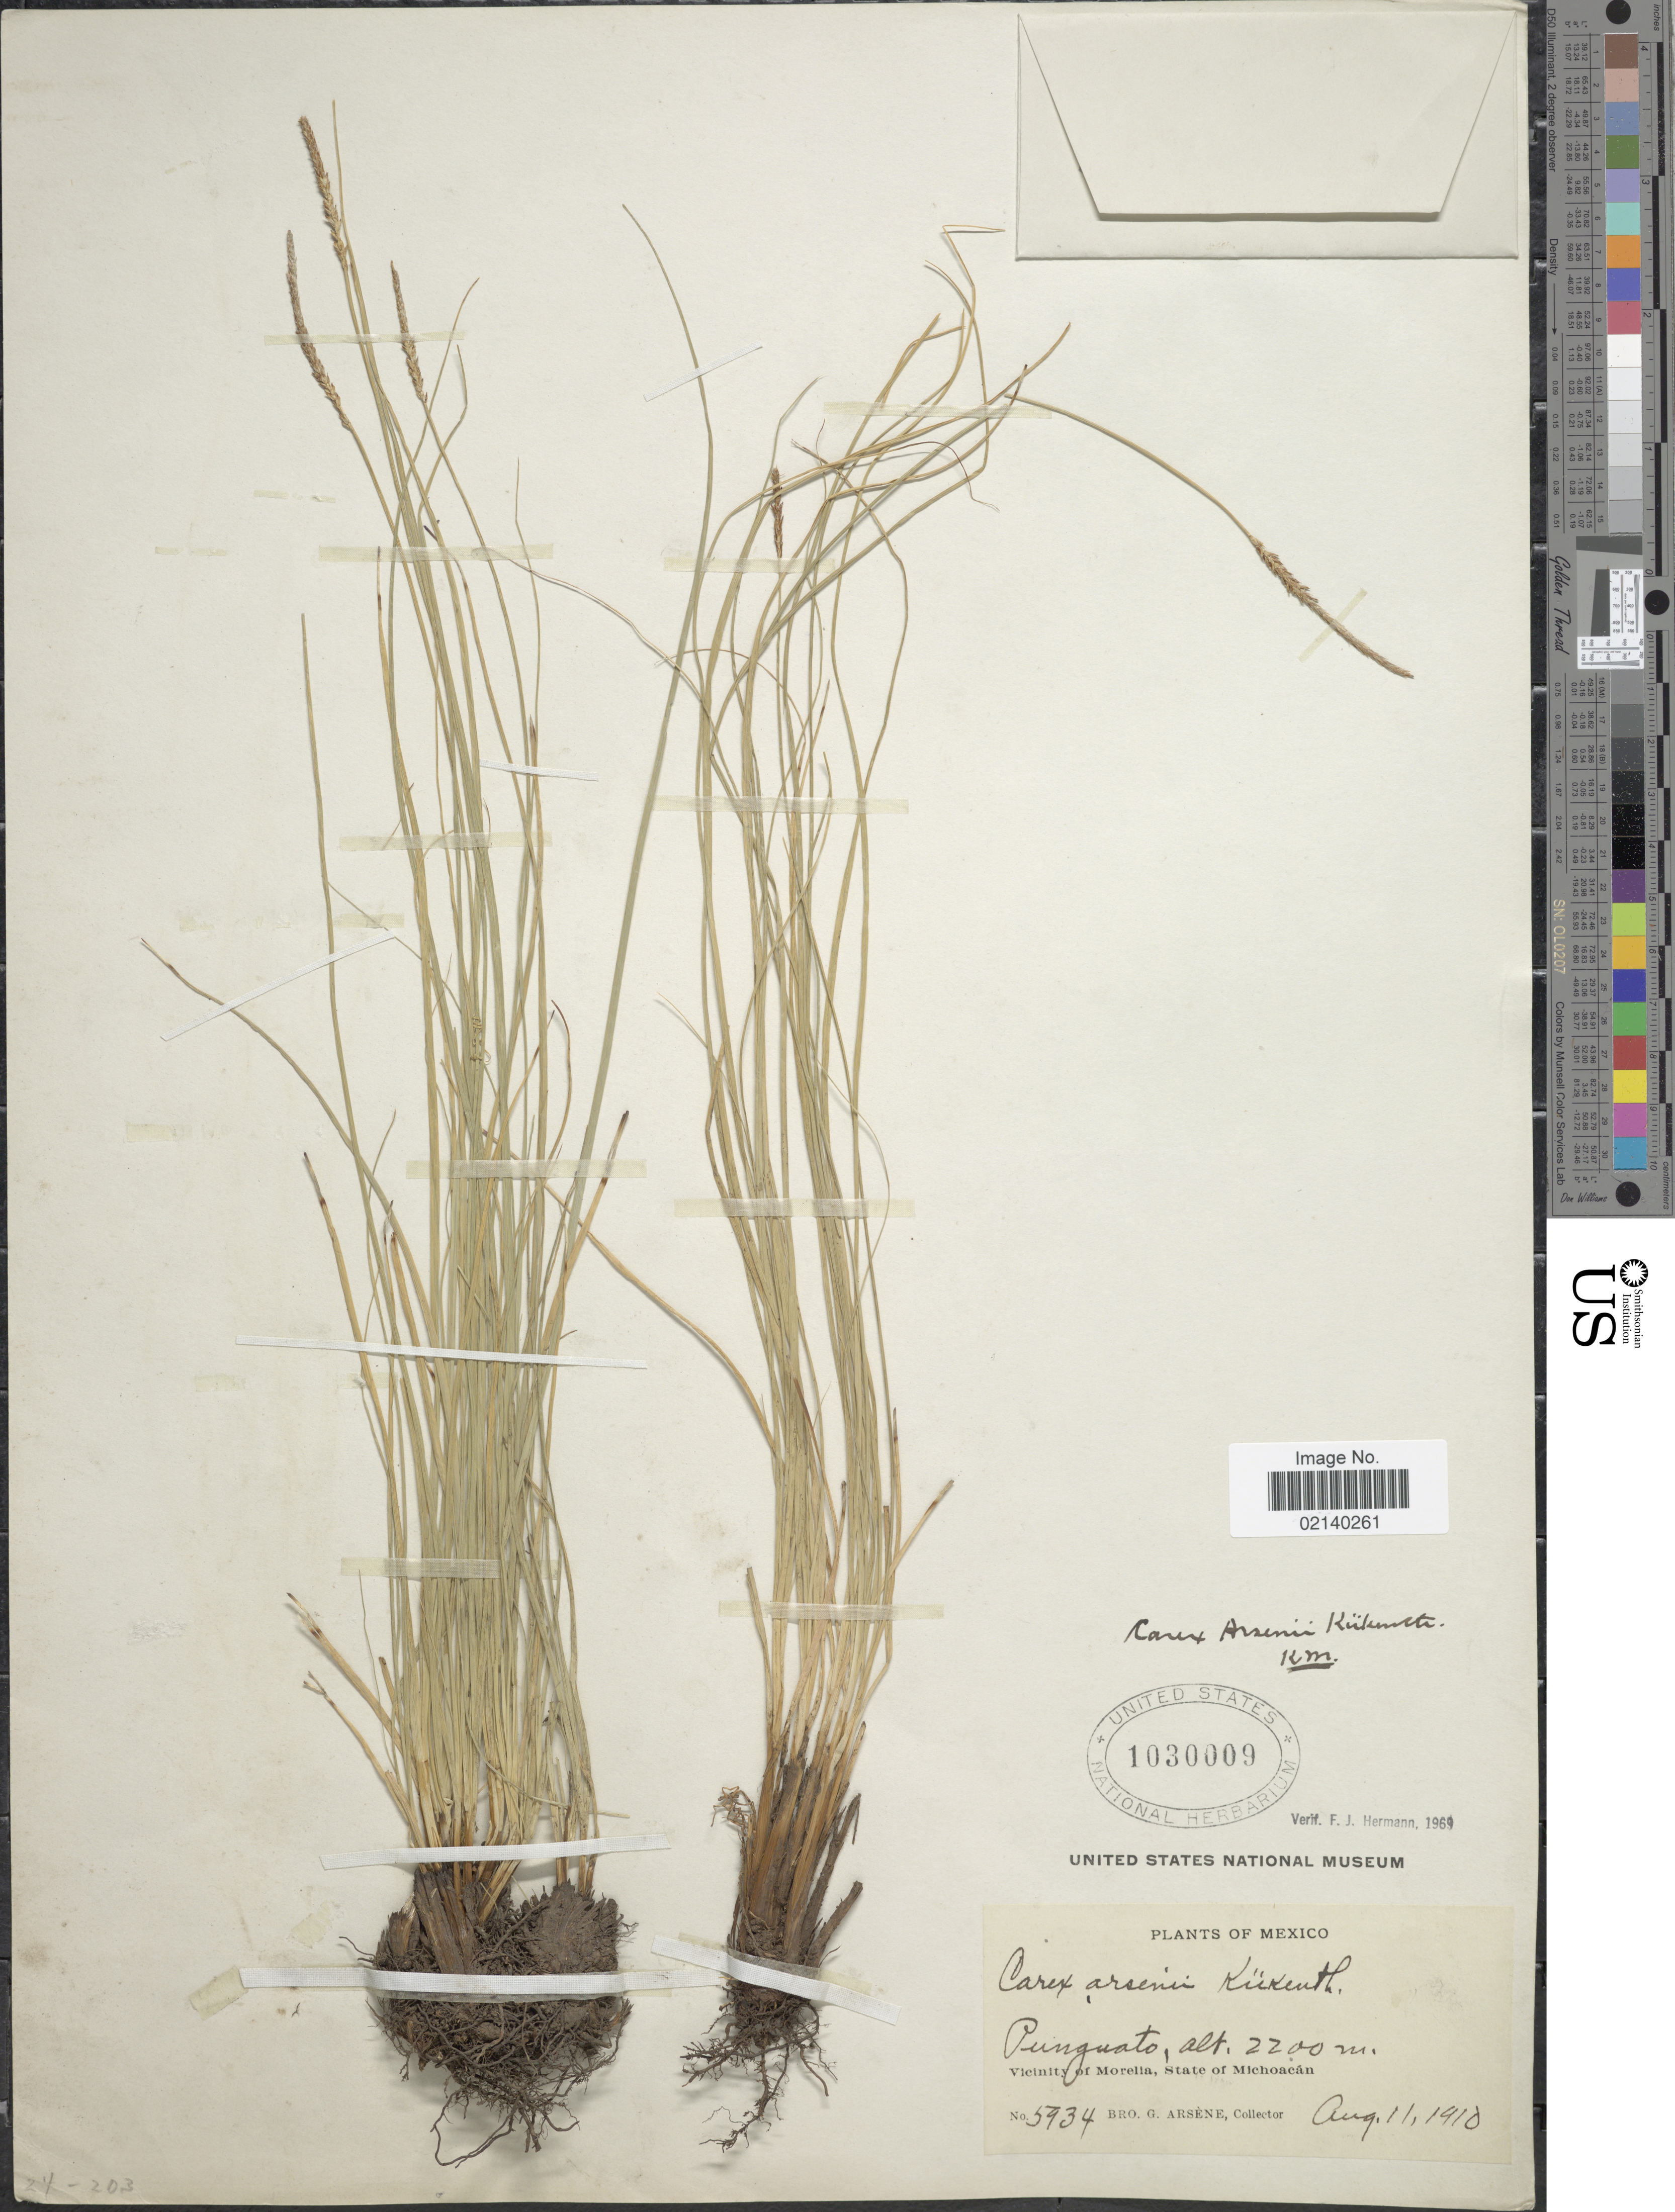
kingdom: Plantae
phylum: Tracheophyta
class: Liliopsida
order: Poales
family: Cyperaceae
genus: Carex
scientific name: Carex arsenii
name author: Kük.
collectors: Bro. G. Arsène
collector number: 5934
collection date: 1910-08-11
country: Mexico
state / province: Michoacán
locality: Punguato. Vicinity of Morelia, State of Michoacan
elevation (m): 2200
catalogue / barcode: US 1030009